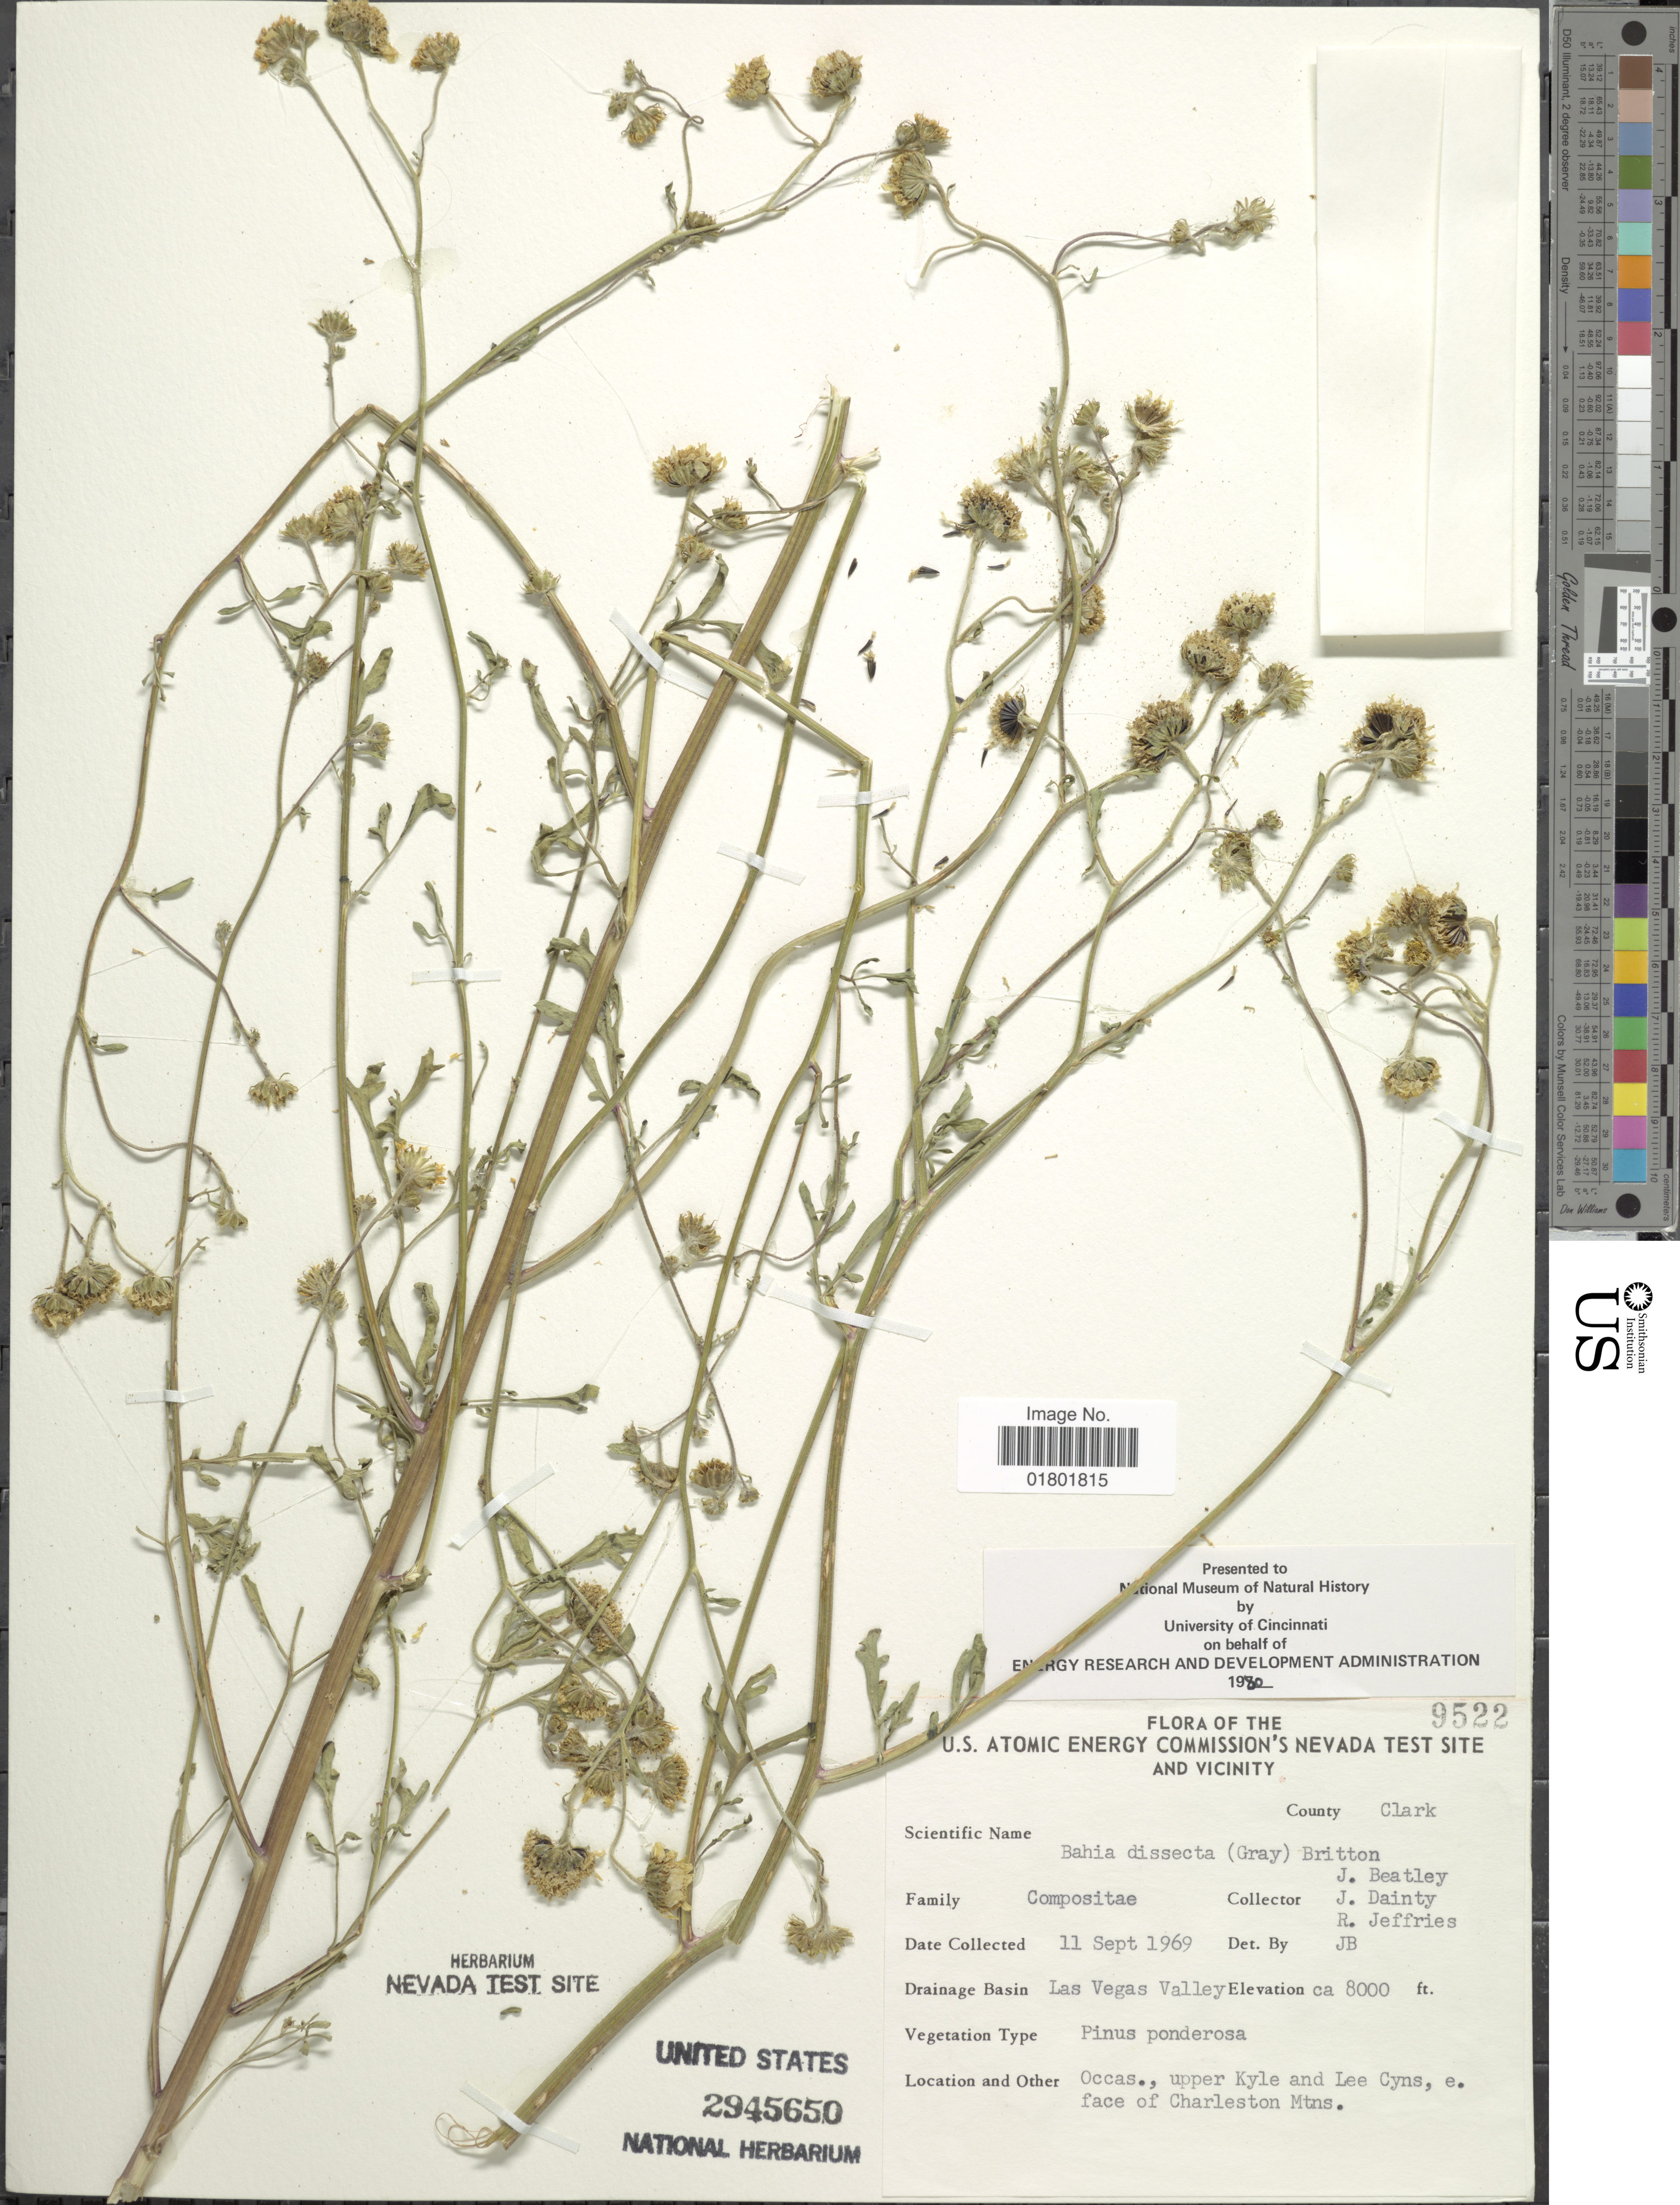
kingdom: Plantae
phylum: Tracheophyta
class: Magnoliopsida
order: Asterales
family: Asteraceae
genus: Bahia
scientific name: Bahia dissecta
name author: (A. Gray) Britton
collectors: J. C. Beatley, J. Dainty & R. Jeffries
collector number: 9522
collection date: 1969-09-11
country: United States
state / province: Nevada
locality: U. S. Atomic Energy Commission's Nevada Test Site and Vicinity, Las Vegas Valley, upper Kyle and Lee Cyns, e. face of Charleston Mtns.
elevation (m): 2438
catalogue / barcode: US 2945650